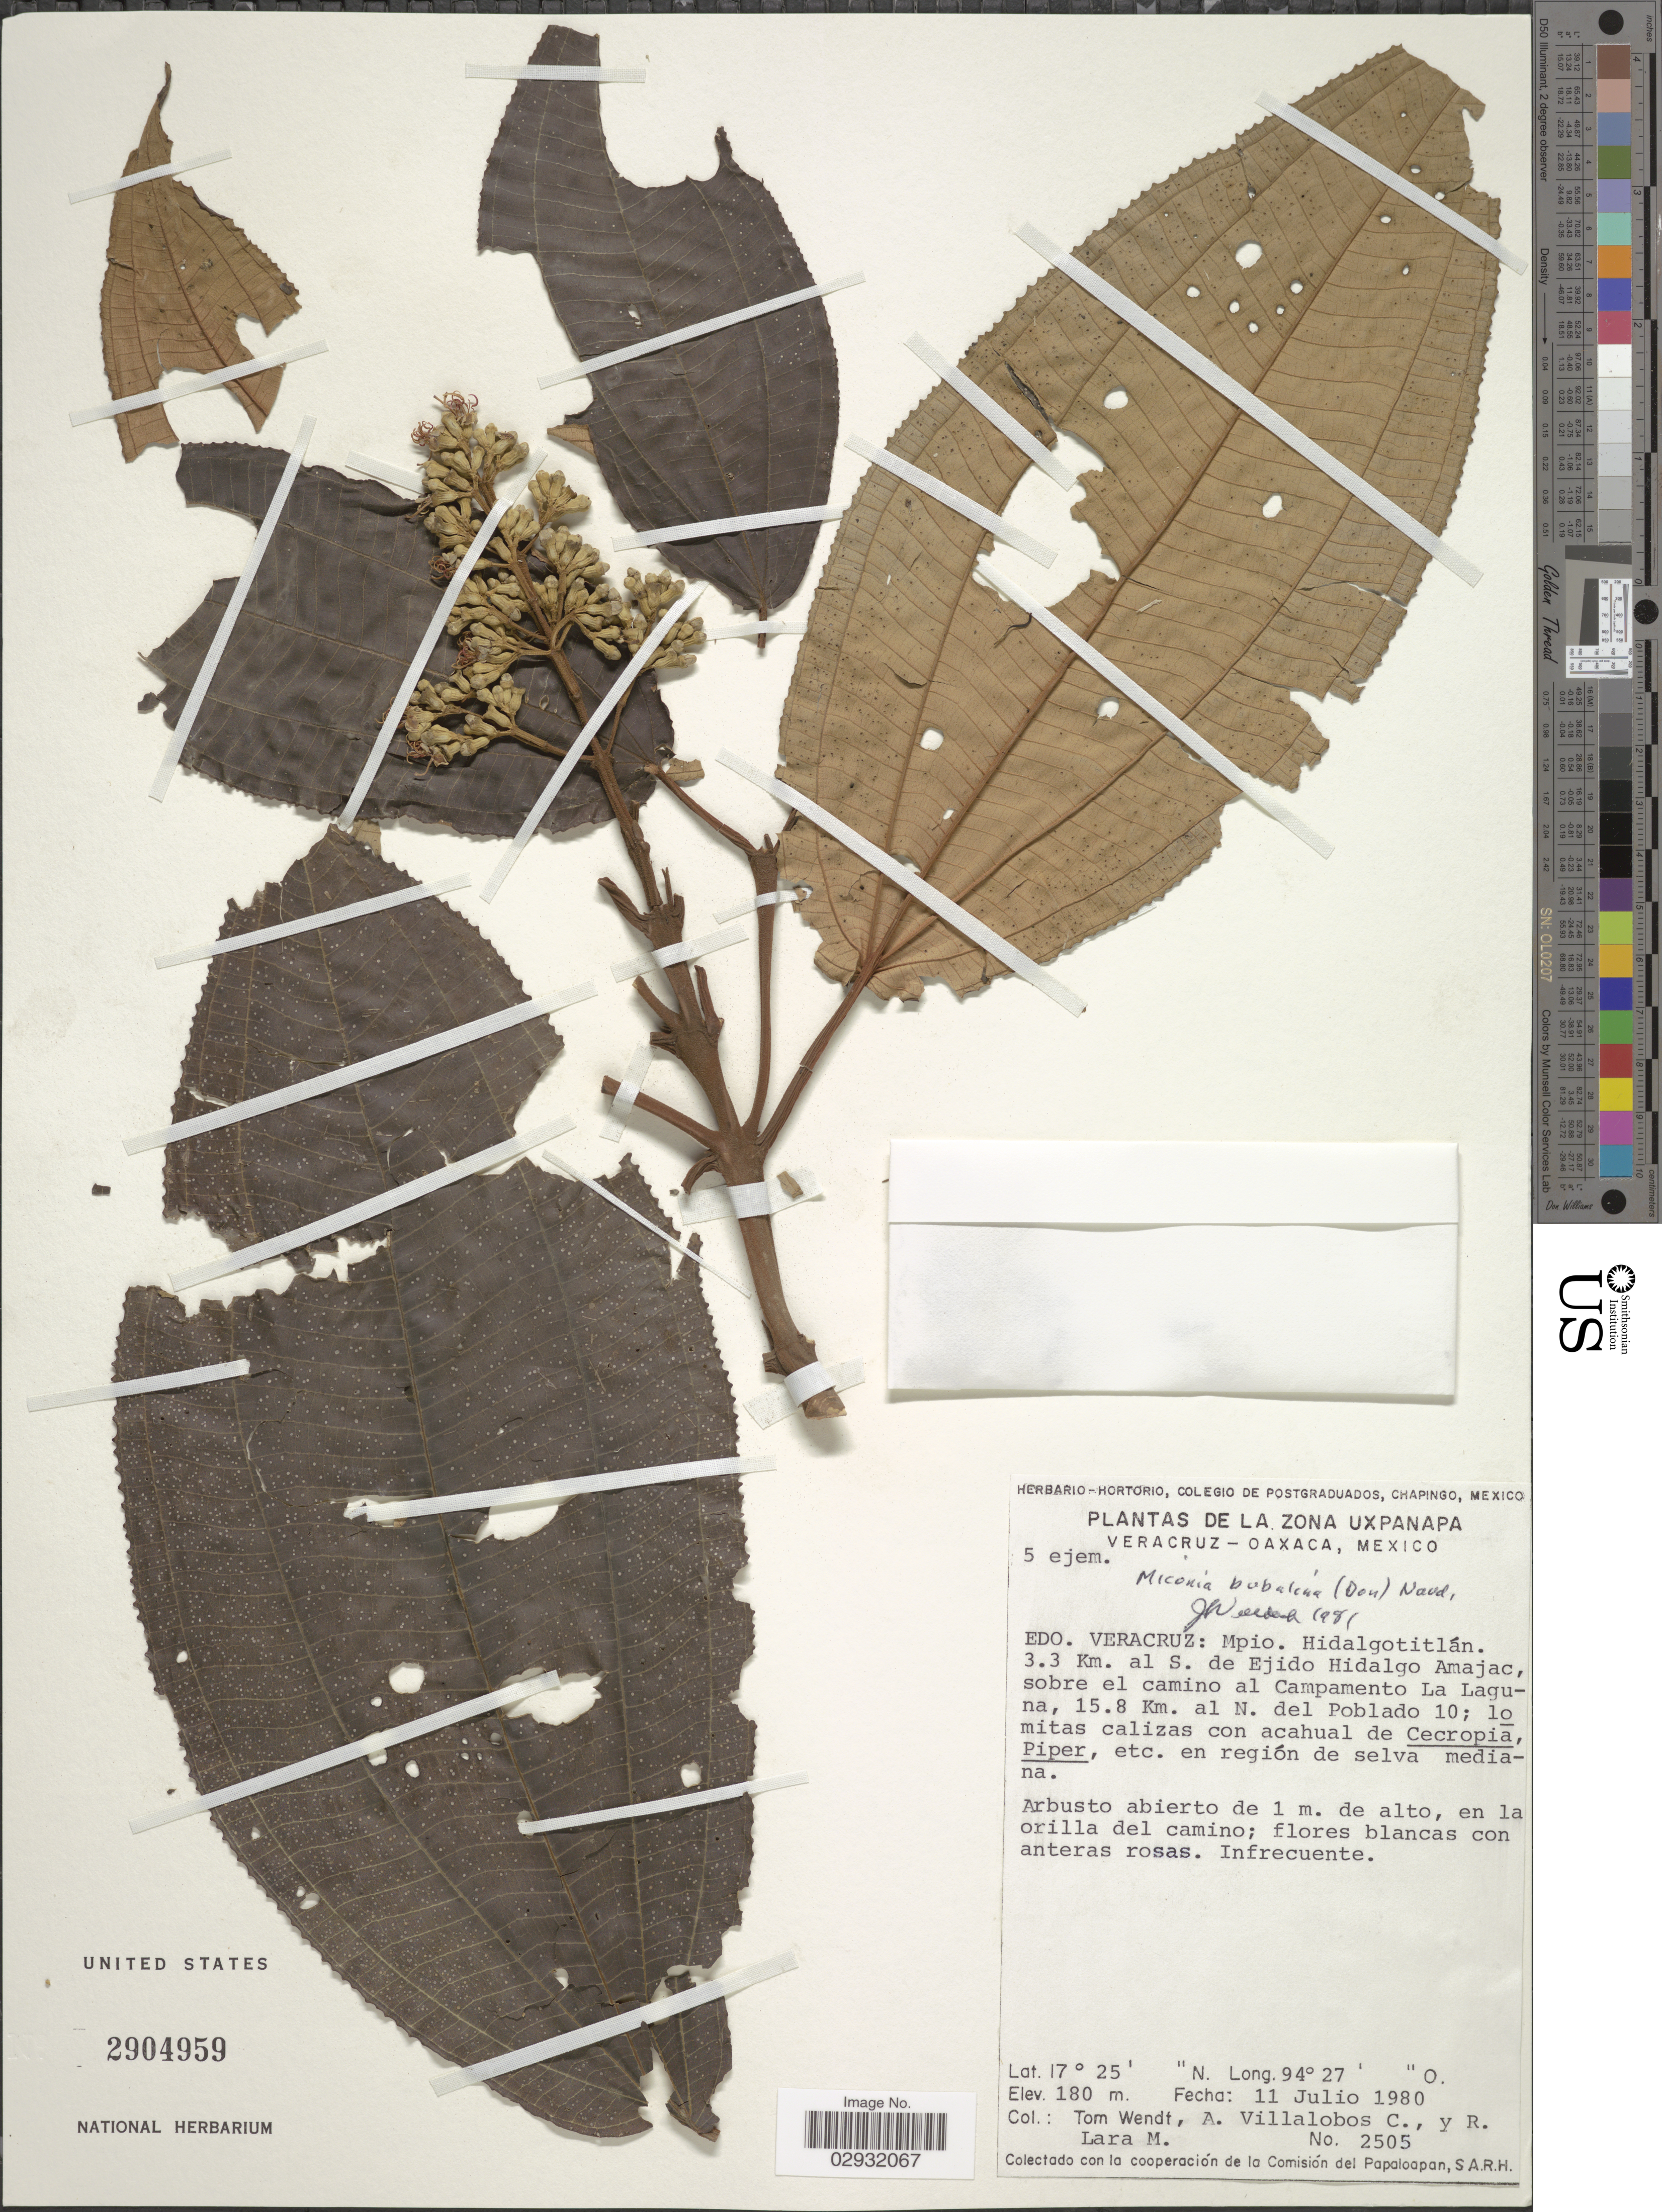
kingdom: Plantae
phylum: Tracheophyta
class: Magnoliopsida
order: Myrtales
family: Melastomataceae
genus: Miconia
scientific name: Miconia bubalina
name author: Naudin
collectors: T. L. Wendt, A. Villalobos C. & R. Lara M.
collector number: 2505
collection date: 1980-07-11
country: Mexico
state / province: Veracruz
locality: Edo. Veracruz: Mpio. Hidalgotitlán, 3.3 Km. al S. de Ejido Hidalgo Amajac, sobre el camino al Campamento La Laguna, 15.8 Km. al N del Poblado 10. La Zona Expanapa.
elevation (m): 180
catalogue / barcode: US 2904959